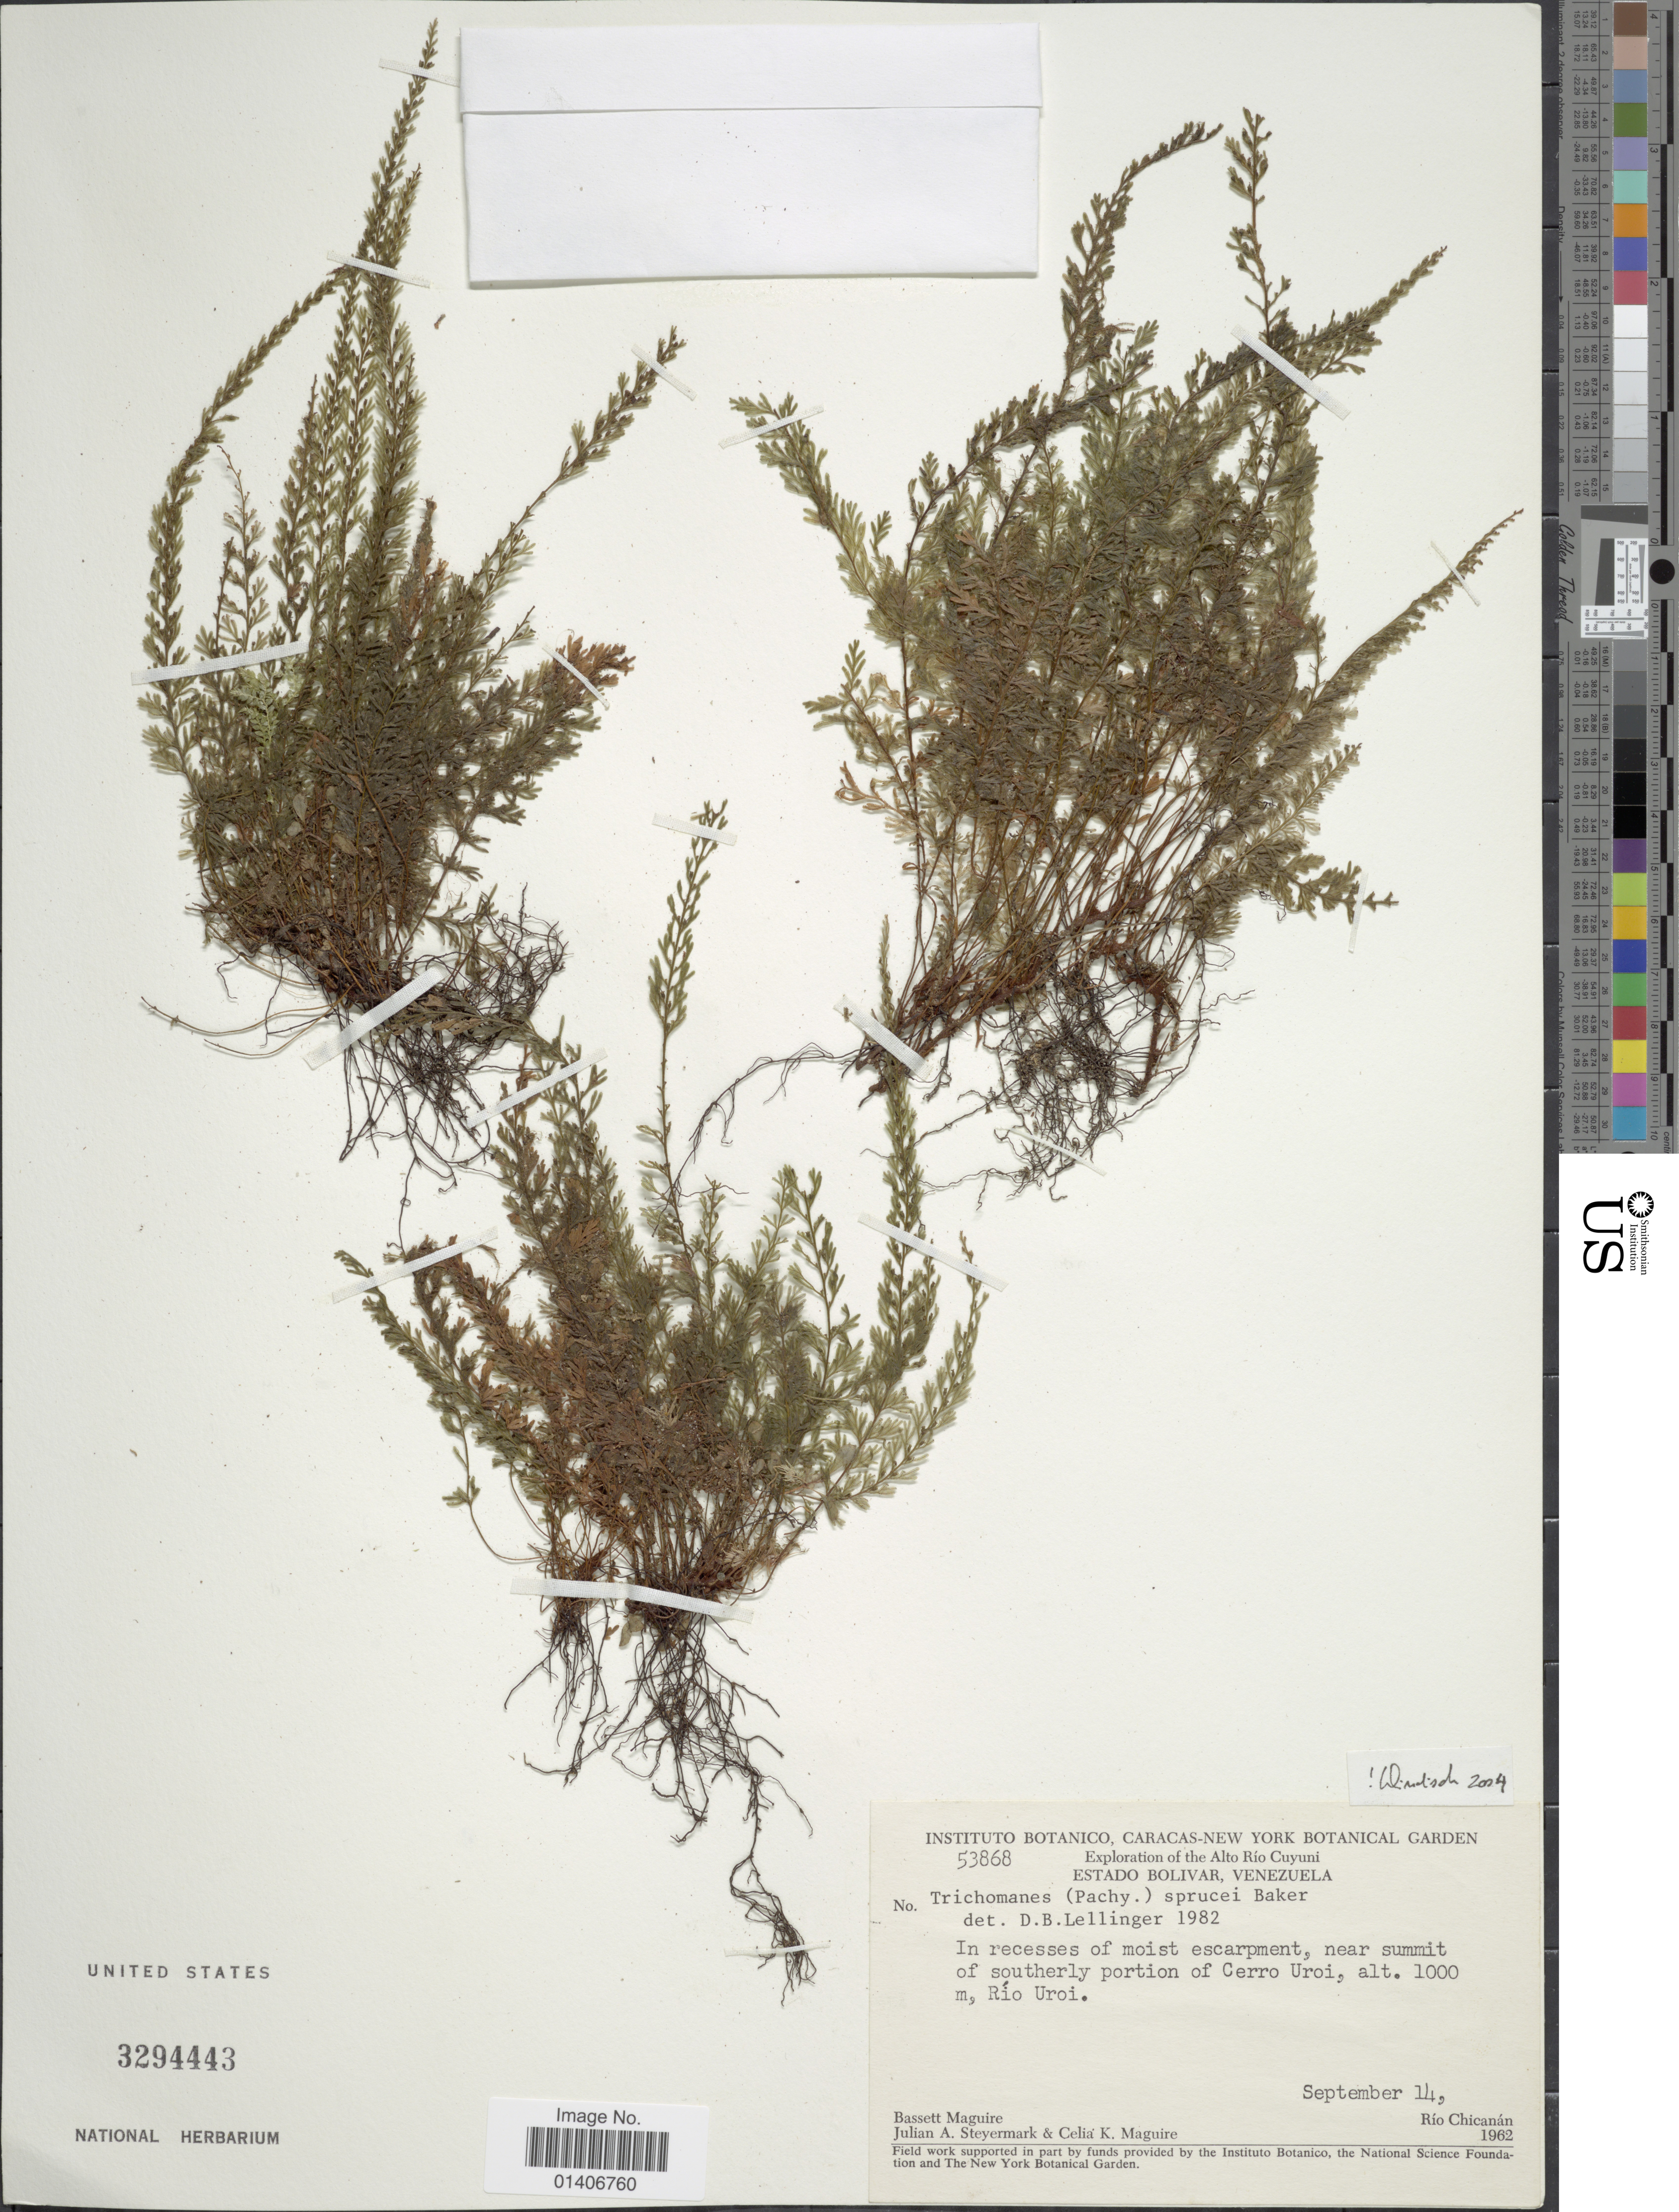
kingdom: Plantae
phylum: Tracheophyta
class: Polypodiopsida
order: Hymenophyllales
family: Hymenophyllaceae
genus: Abrodictyum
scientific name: Abrodictyum sprucei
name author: (Baker) Ebihara & Dubuisson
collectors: B. Maguire, J. Steyermark & C. K. Maguire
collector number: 53868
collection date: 1962-09-14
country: Venezuela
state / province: Bolivar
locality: Near summit of sutherly portion of Cerro Uroi, Rio Uroi, Rio Chicanan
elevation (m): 1000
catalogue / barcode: US 3294443